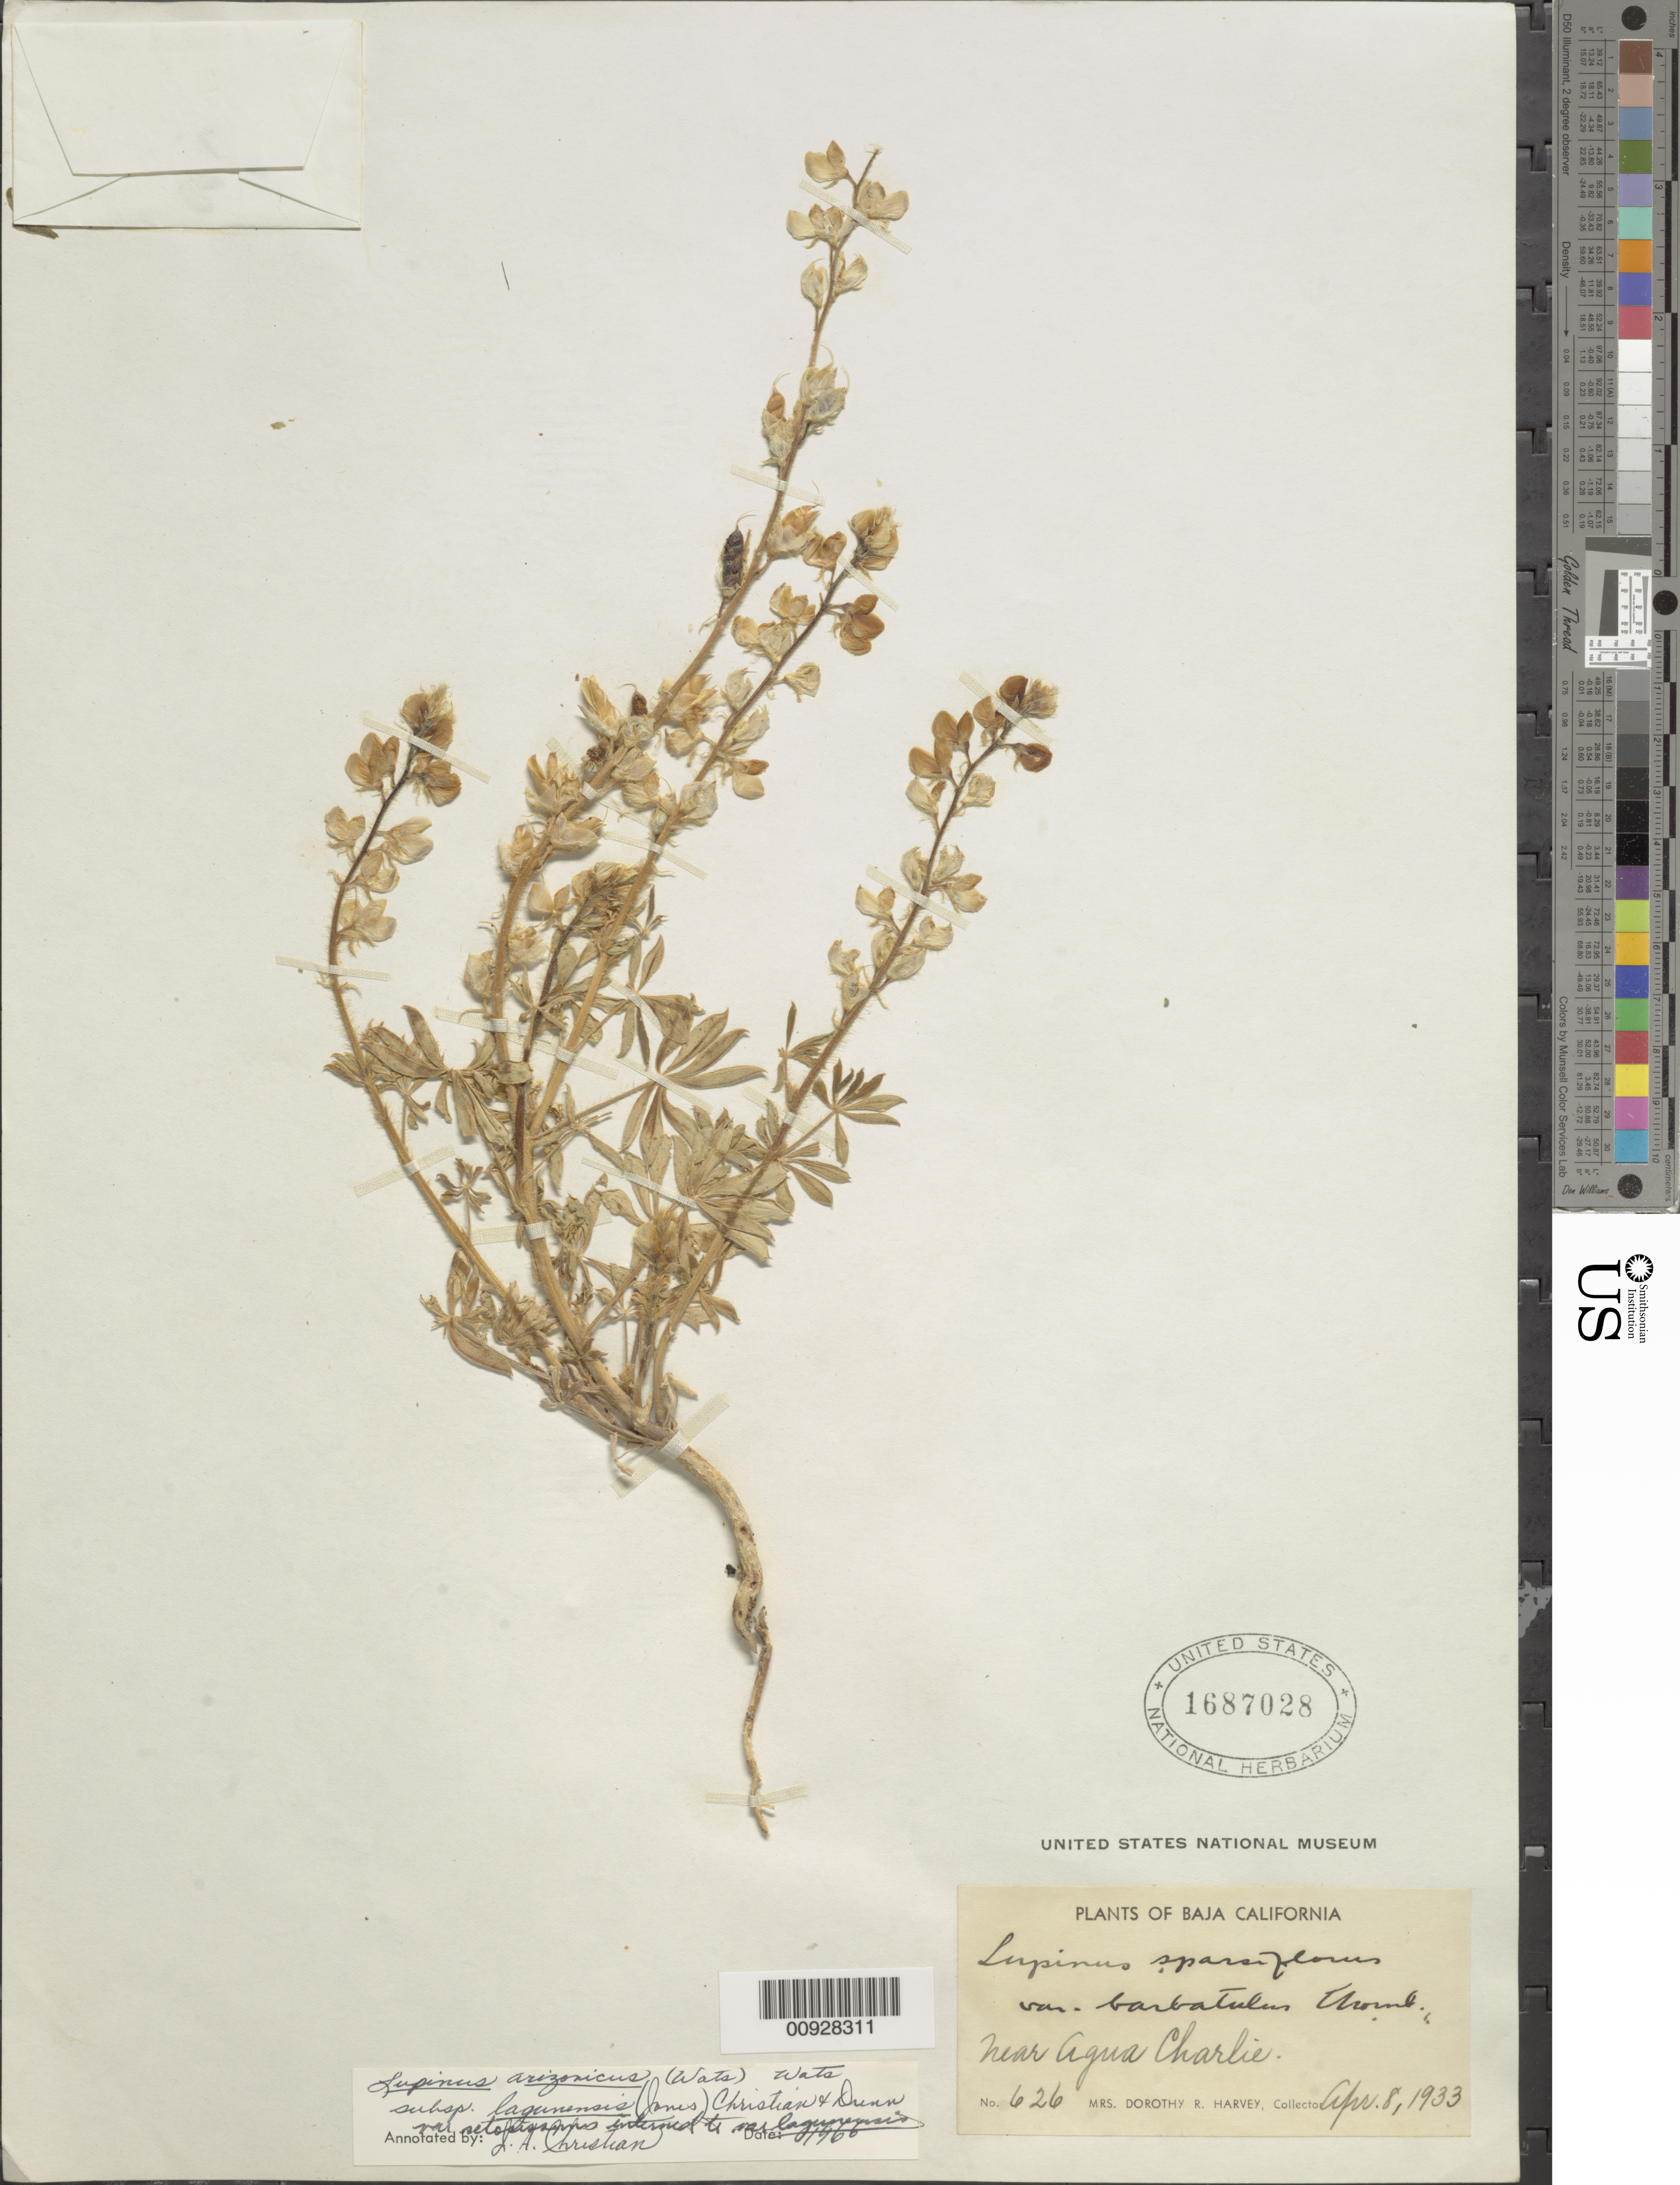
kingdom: Plantae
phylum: Tracheophyta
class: Magnoliopsida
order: Fabales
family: Fabaceae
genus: Lupinus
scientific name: Lupinus arizonicus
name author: (S. Watson) S. Watson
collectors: Harvey, Mrs. D. R.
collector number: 626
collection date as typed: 08 Apr 1933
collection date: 1933-04-08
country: Mexico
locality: Near Agua Charlie. Baja California.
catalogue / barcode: US 1687028